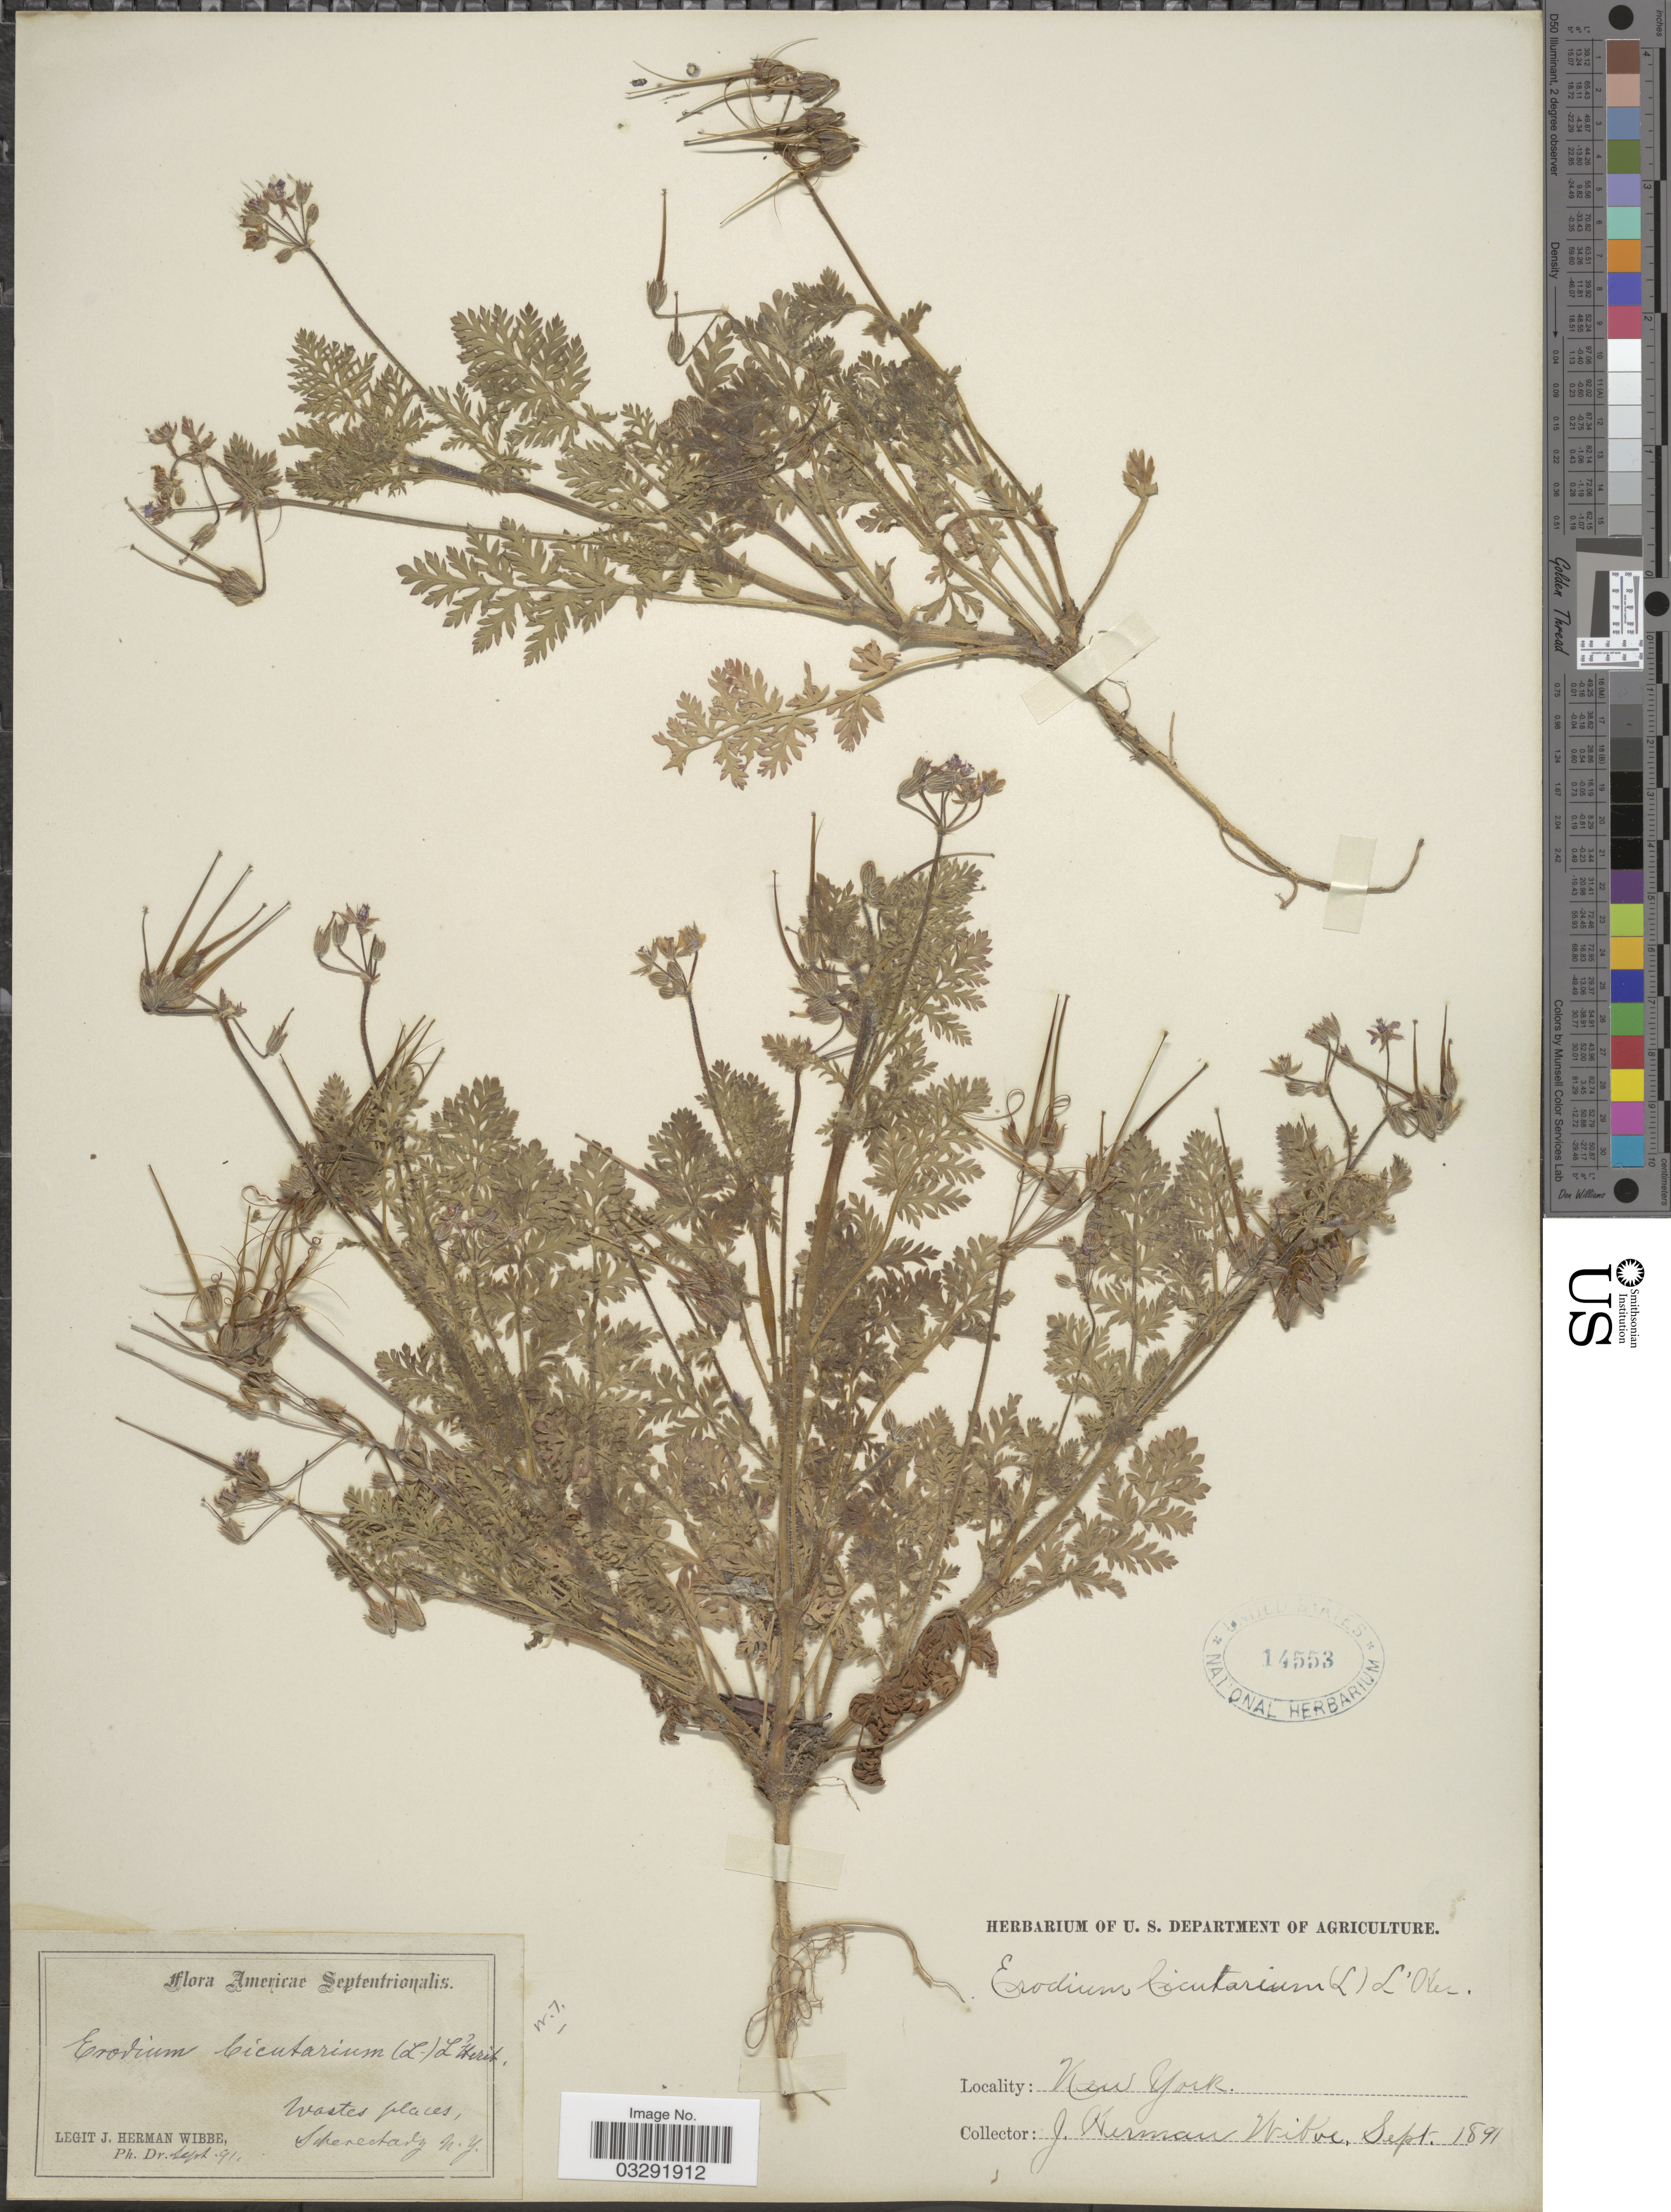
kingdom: Plantae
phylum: Tracheophyta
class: Magnoliopsida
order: Geraniales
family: Geraniaceae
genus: Erodium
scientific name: Erodium cicutarium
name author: (L.) L'Hér.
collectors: J. Wibbe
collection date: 1891-09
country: United States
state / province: New York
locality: Americae Septentrionalis. Schenectady.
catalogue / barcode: US 14553